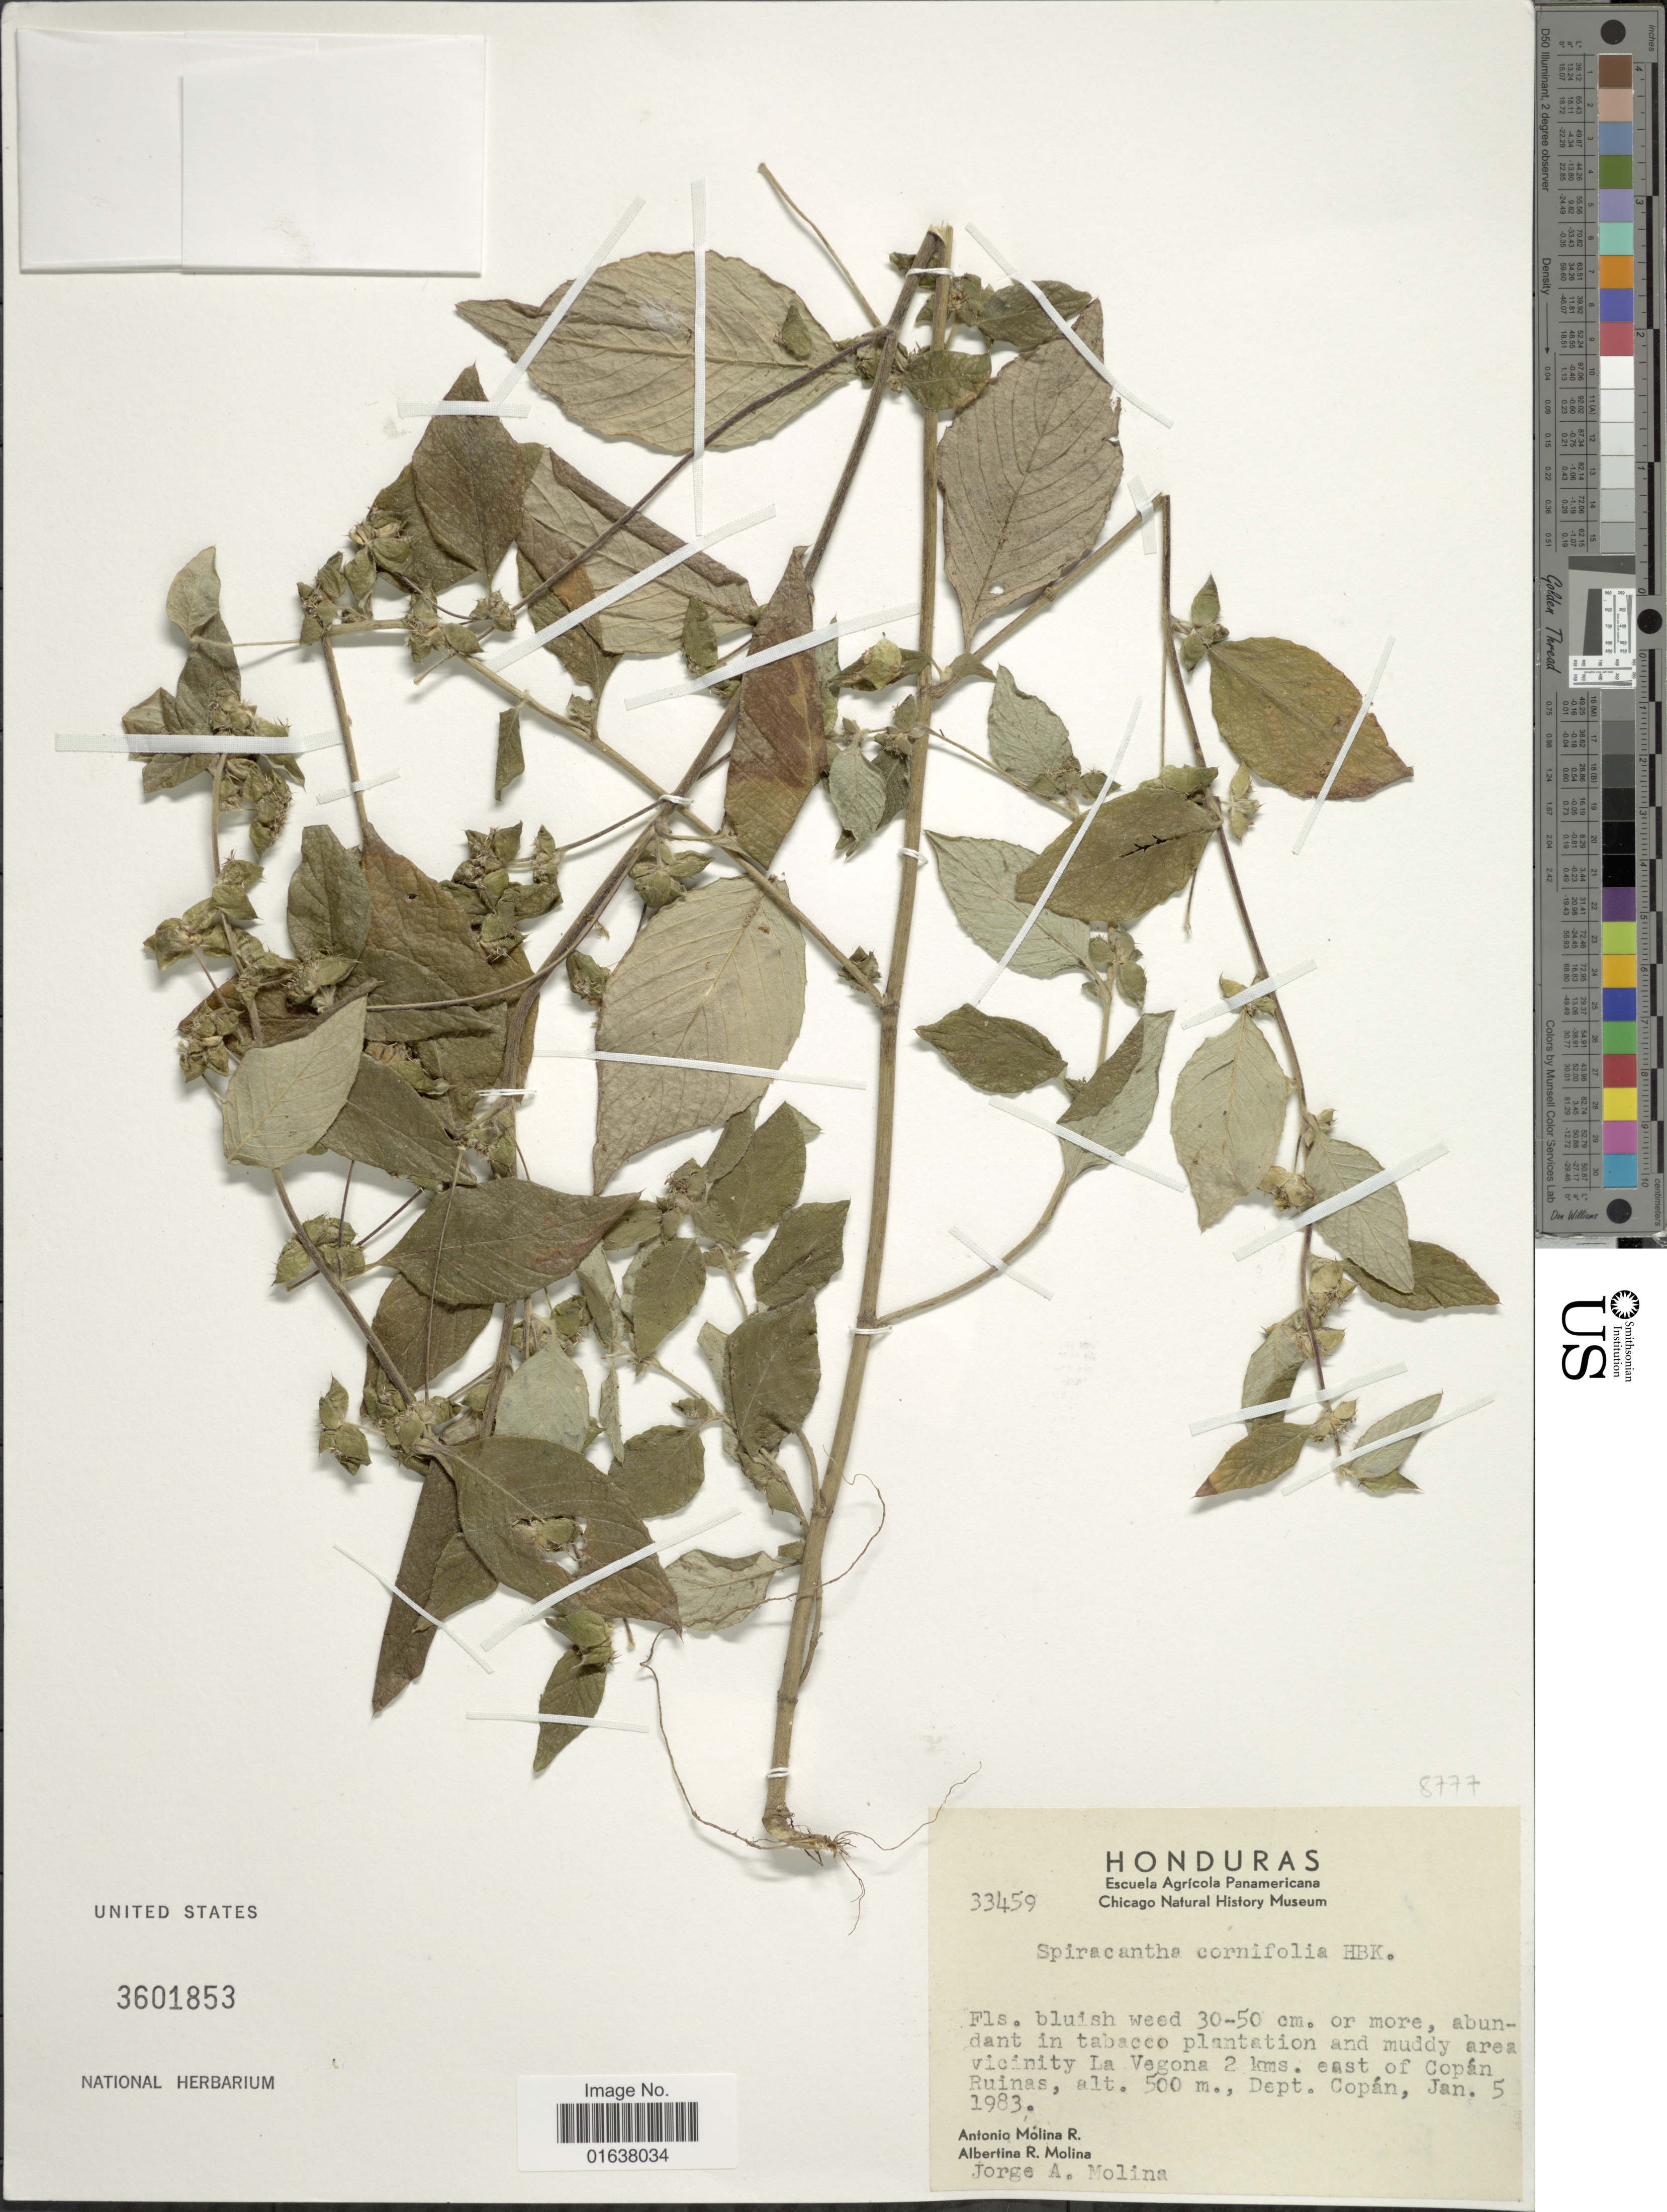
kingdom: Plantae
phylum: Tracheophyta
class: Magnoliopsida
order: Asterales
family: Asteraceae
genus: Spiracantha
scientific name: Spiracantha cornifolia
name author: Kunth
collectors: A. Molina R., A. R. Molina & J. A. Molina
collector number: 33459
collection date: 1983-01-05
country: Honduras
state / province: Copán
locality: Vicinity La Vegona 2 kms east of Copan Ruinas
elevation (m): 500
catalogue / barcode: US 3601853